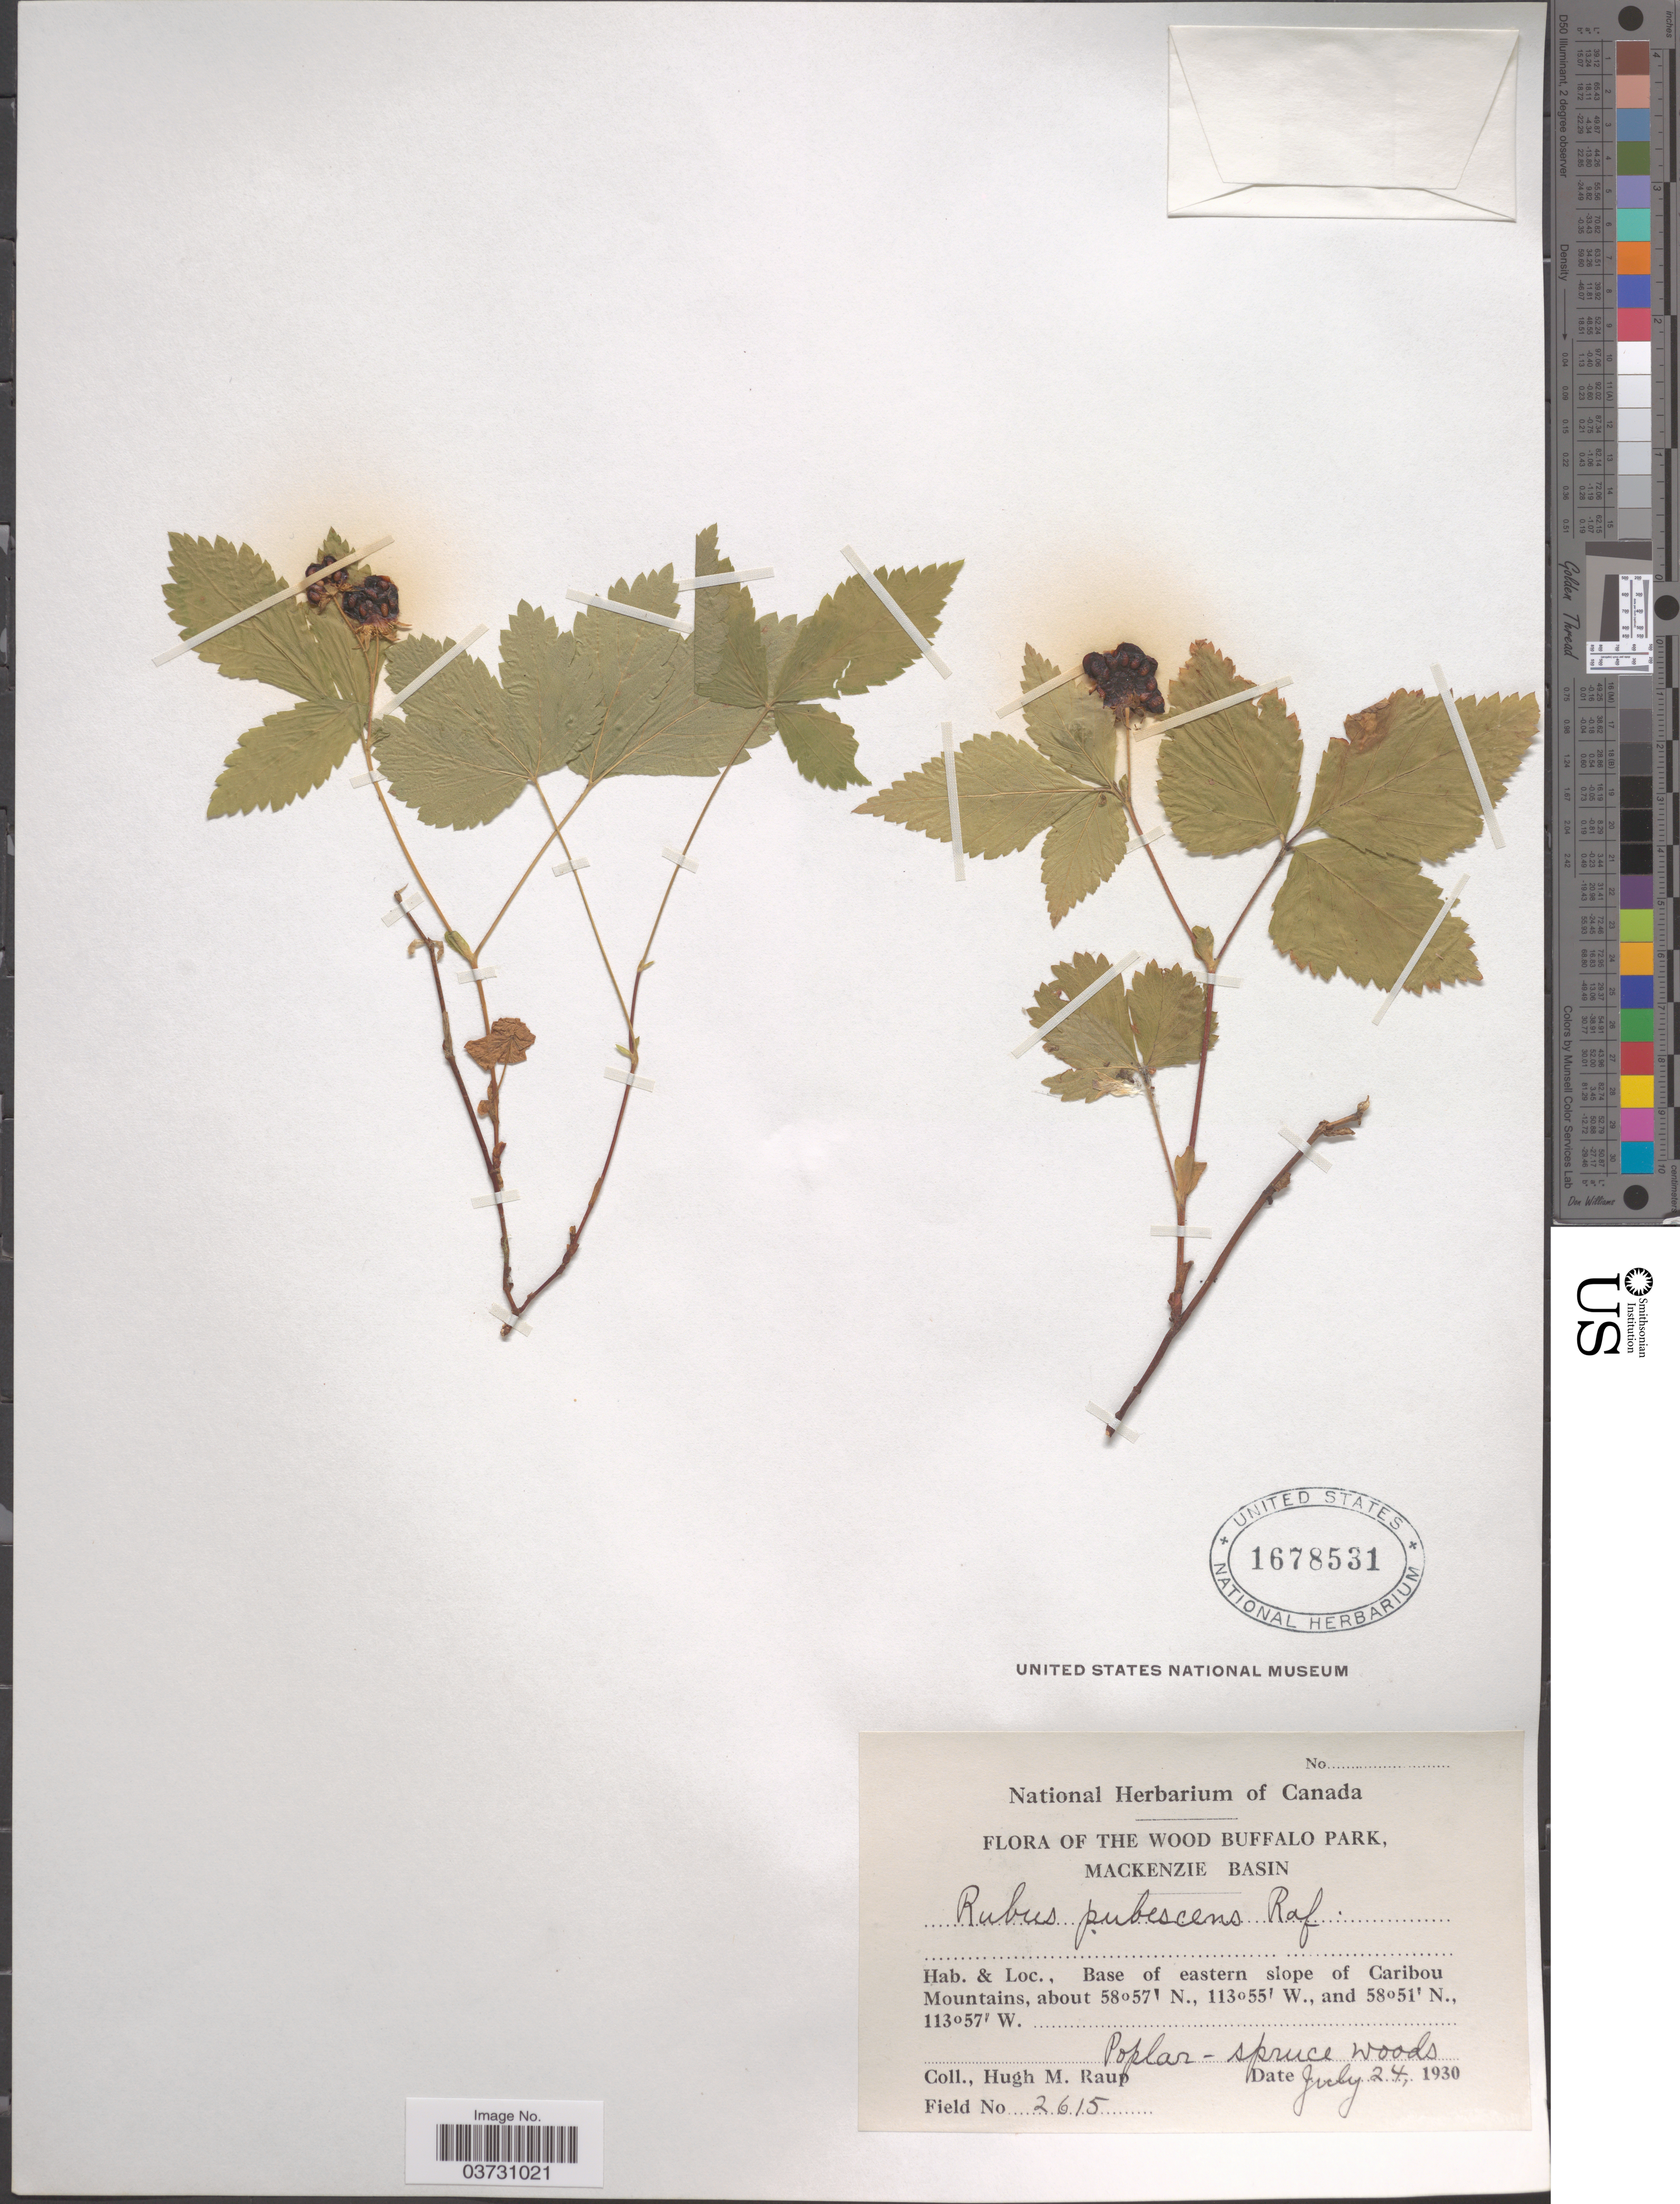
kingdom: Plantae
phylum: Tracheophyta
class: Magnoliopsida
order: Rosales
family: Rosaceae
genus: Rubus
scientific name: Rubus pubescens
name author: Raf.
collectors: H. Raup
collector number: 2615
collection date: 1930-07-24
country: Canada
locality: The Wood Buffalo Park, Mackenzie Basin. Base of eastern slope of Caribou Mountains.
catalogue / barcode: US 1678531